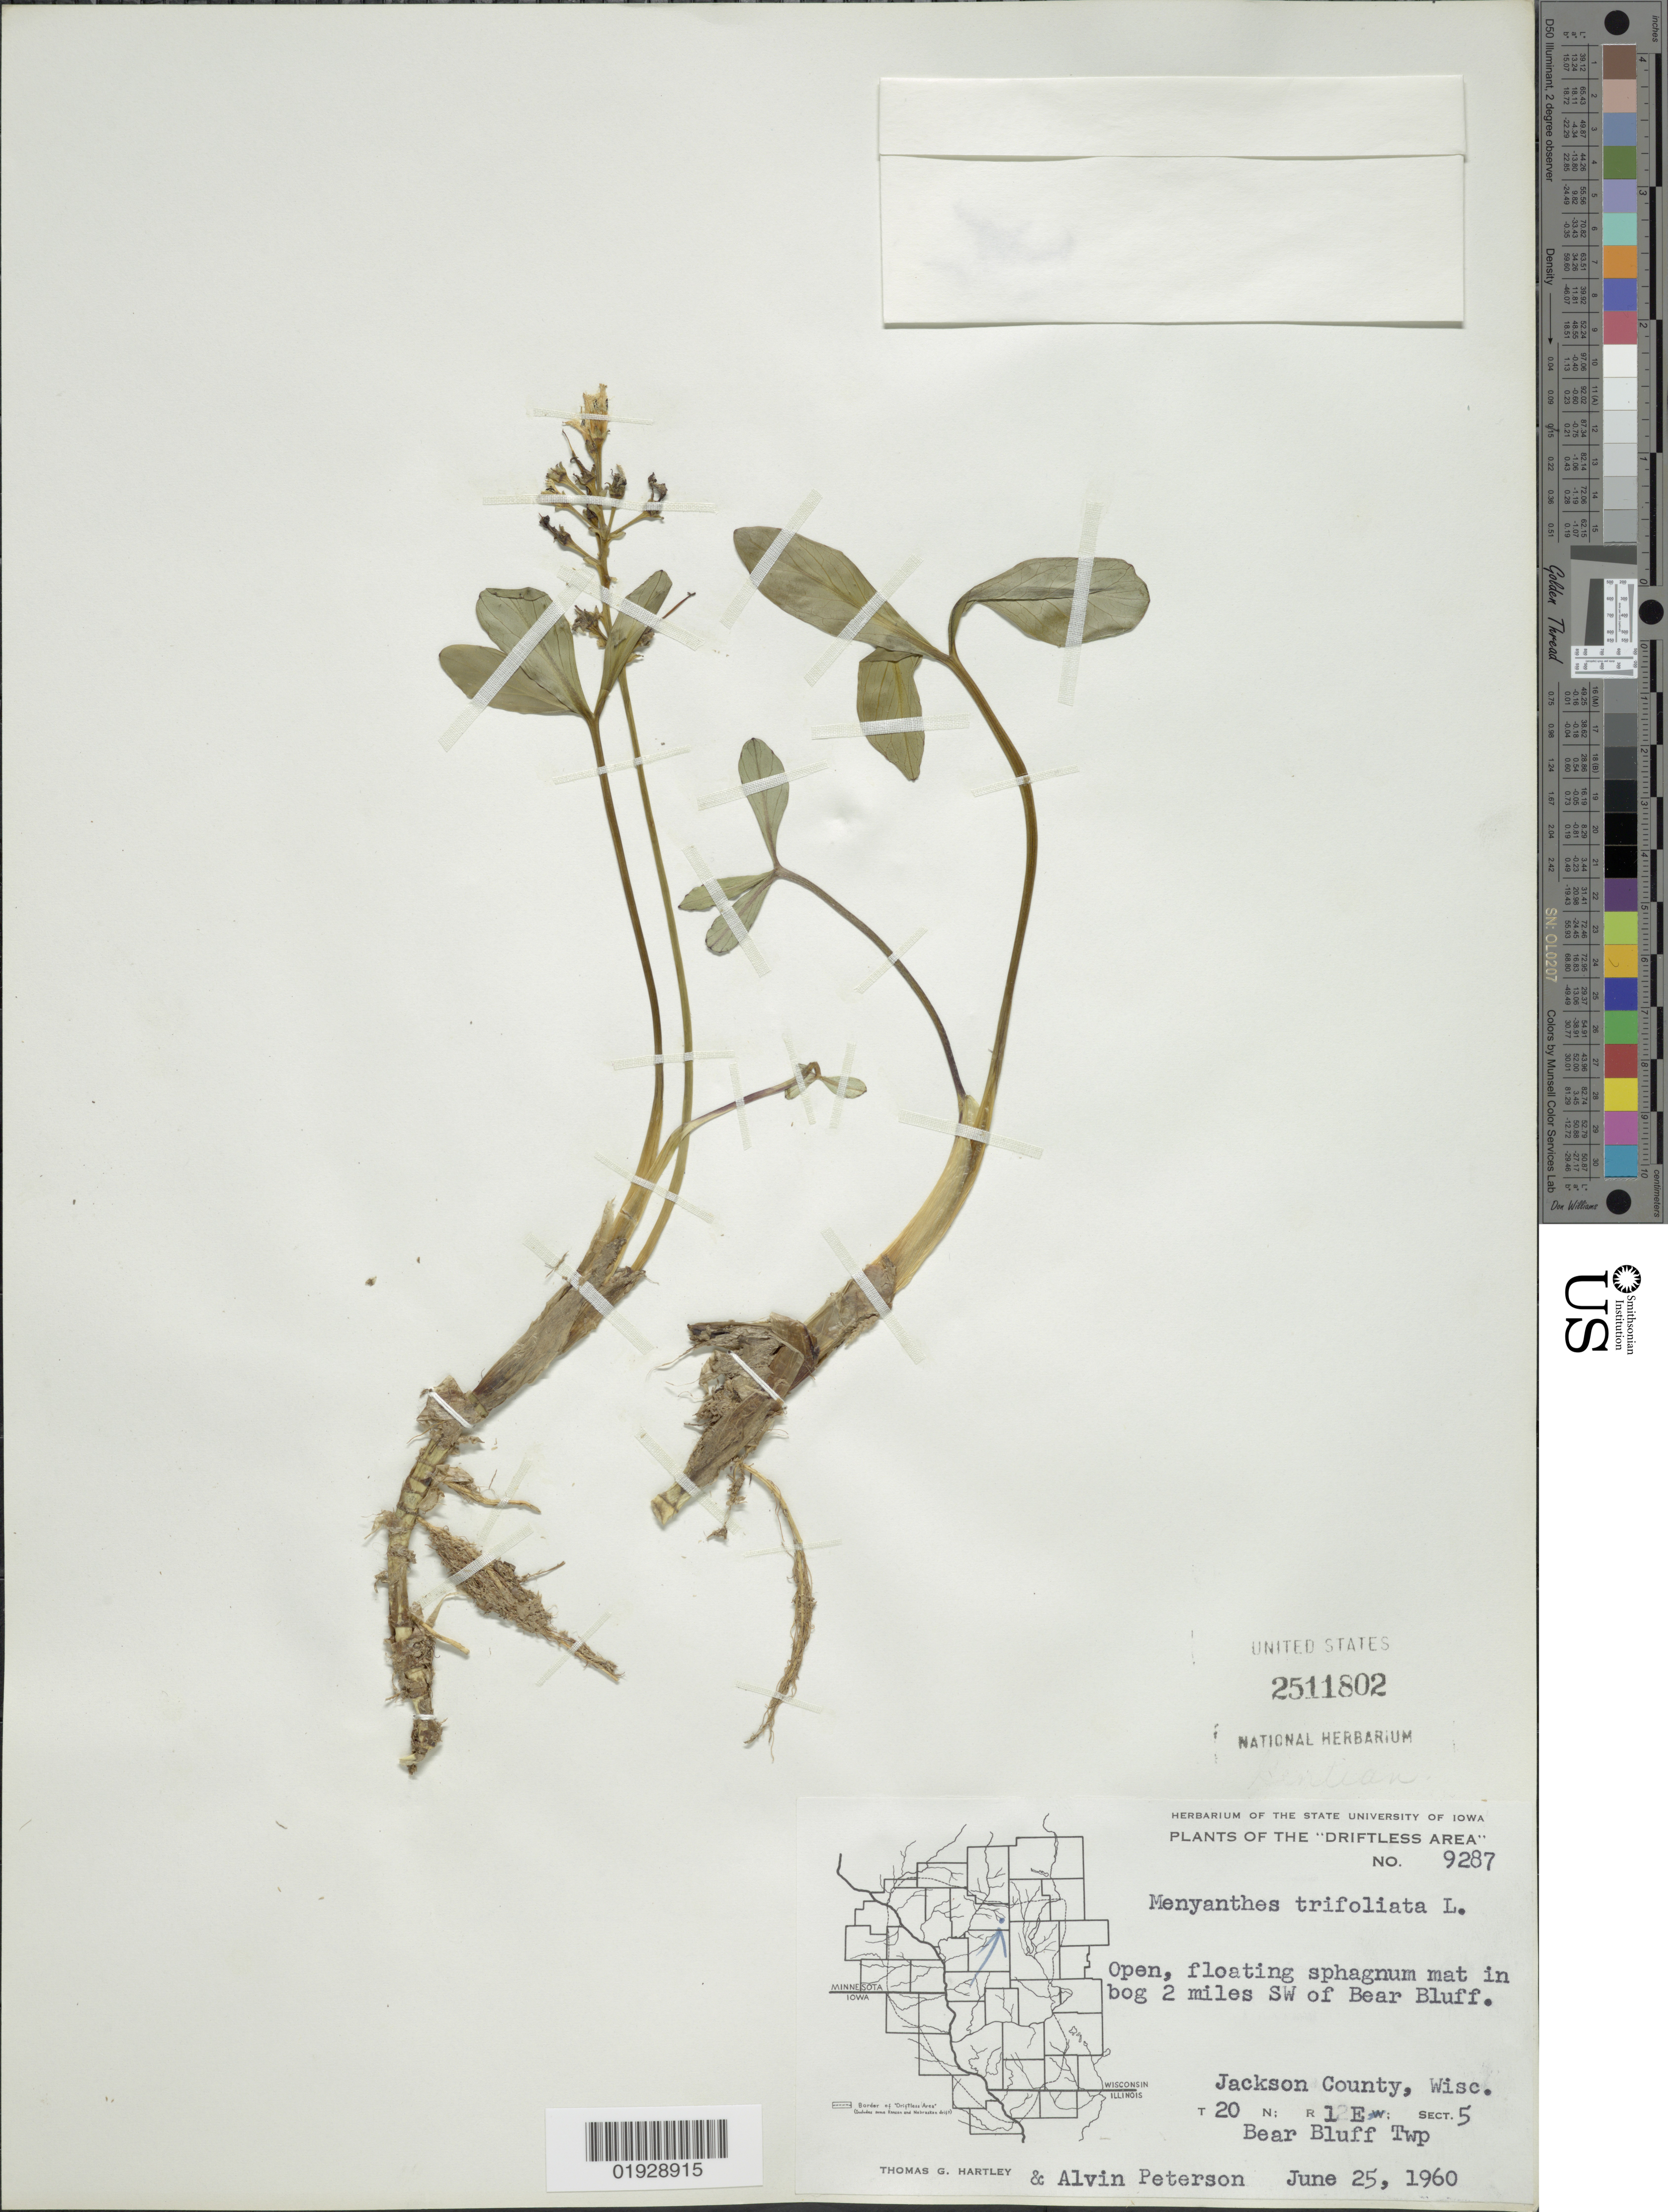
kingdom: Plantae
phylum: Tracheophyta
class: Magnoliopsida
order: Asterales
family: Menyanthaceae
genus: Menyanthes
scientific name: Menyanthes trifoliata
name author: L.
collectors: T. G. Hartley & A. M. Peterson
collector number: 9287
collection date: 1960-06-25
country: United States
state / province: Wisconsin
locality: Driftless Area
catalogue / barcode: US 2511802